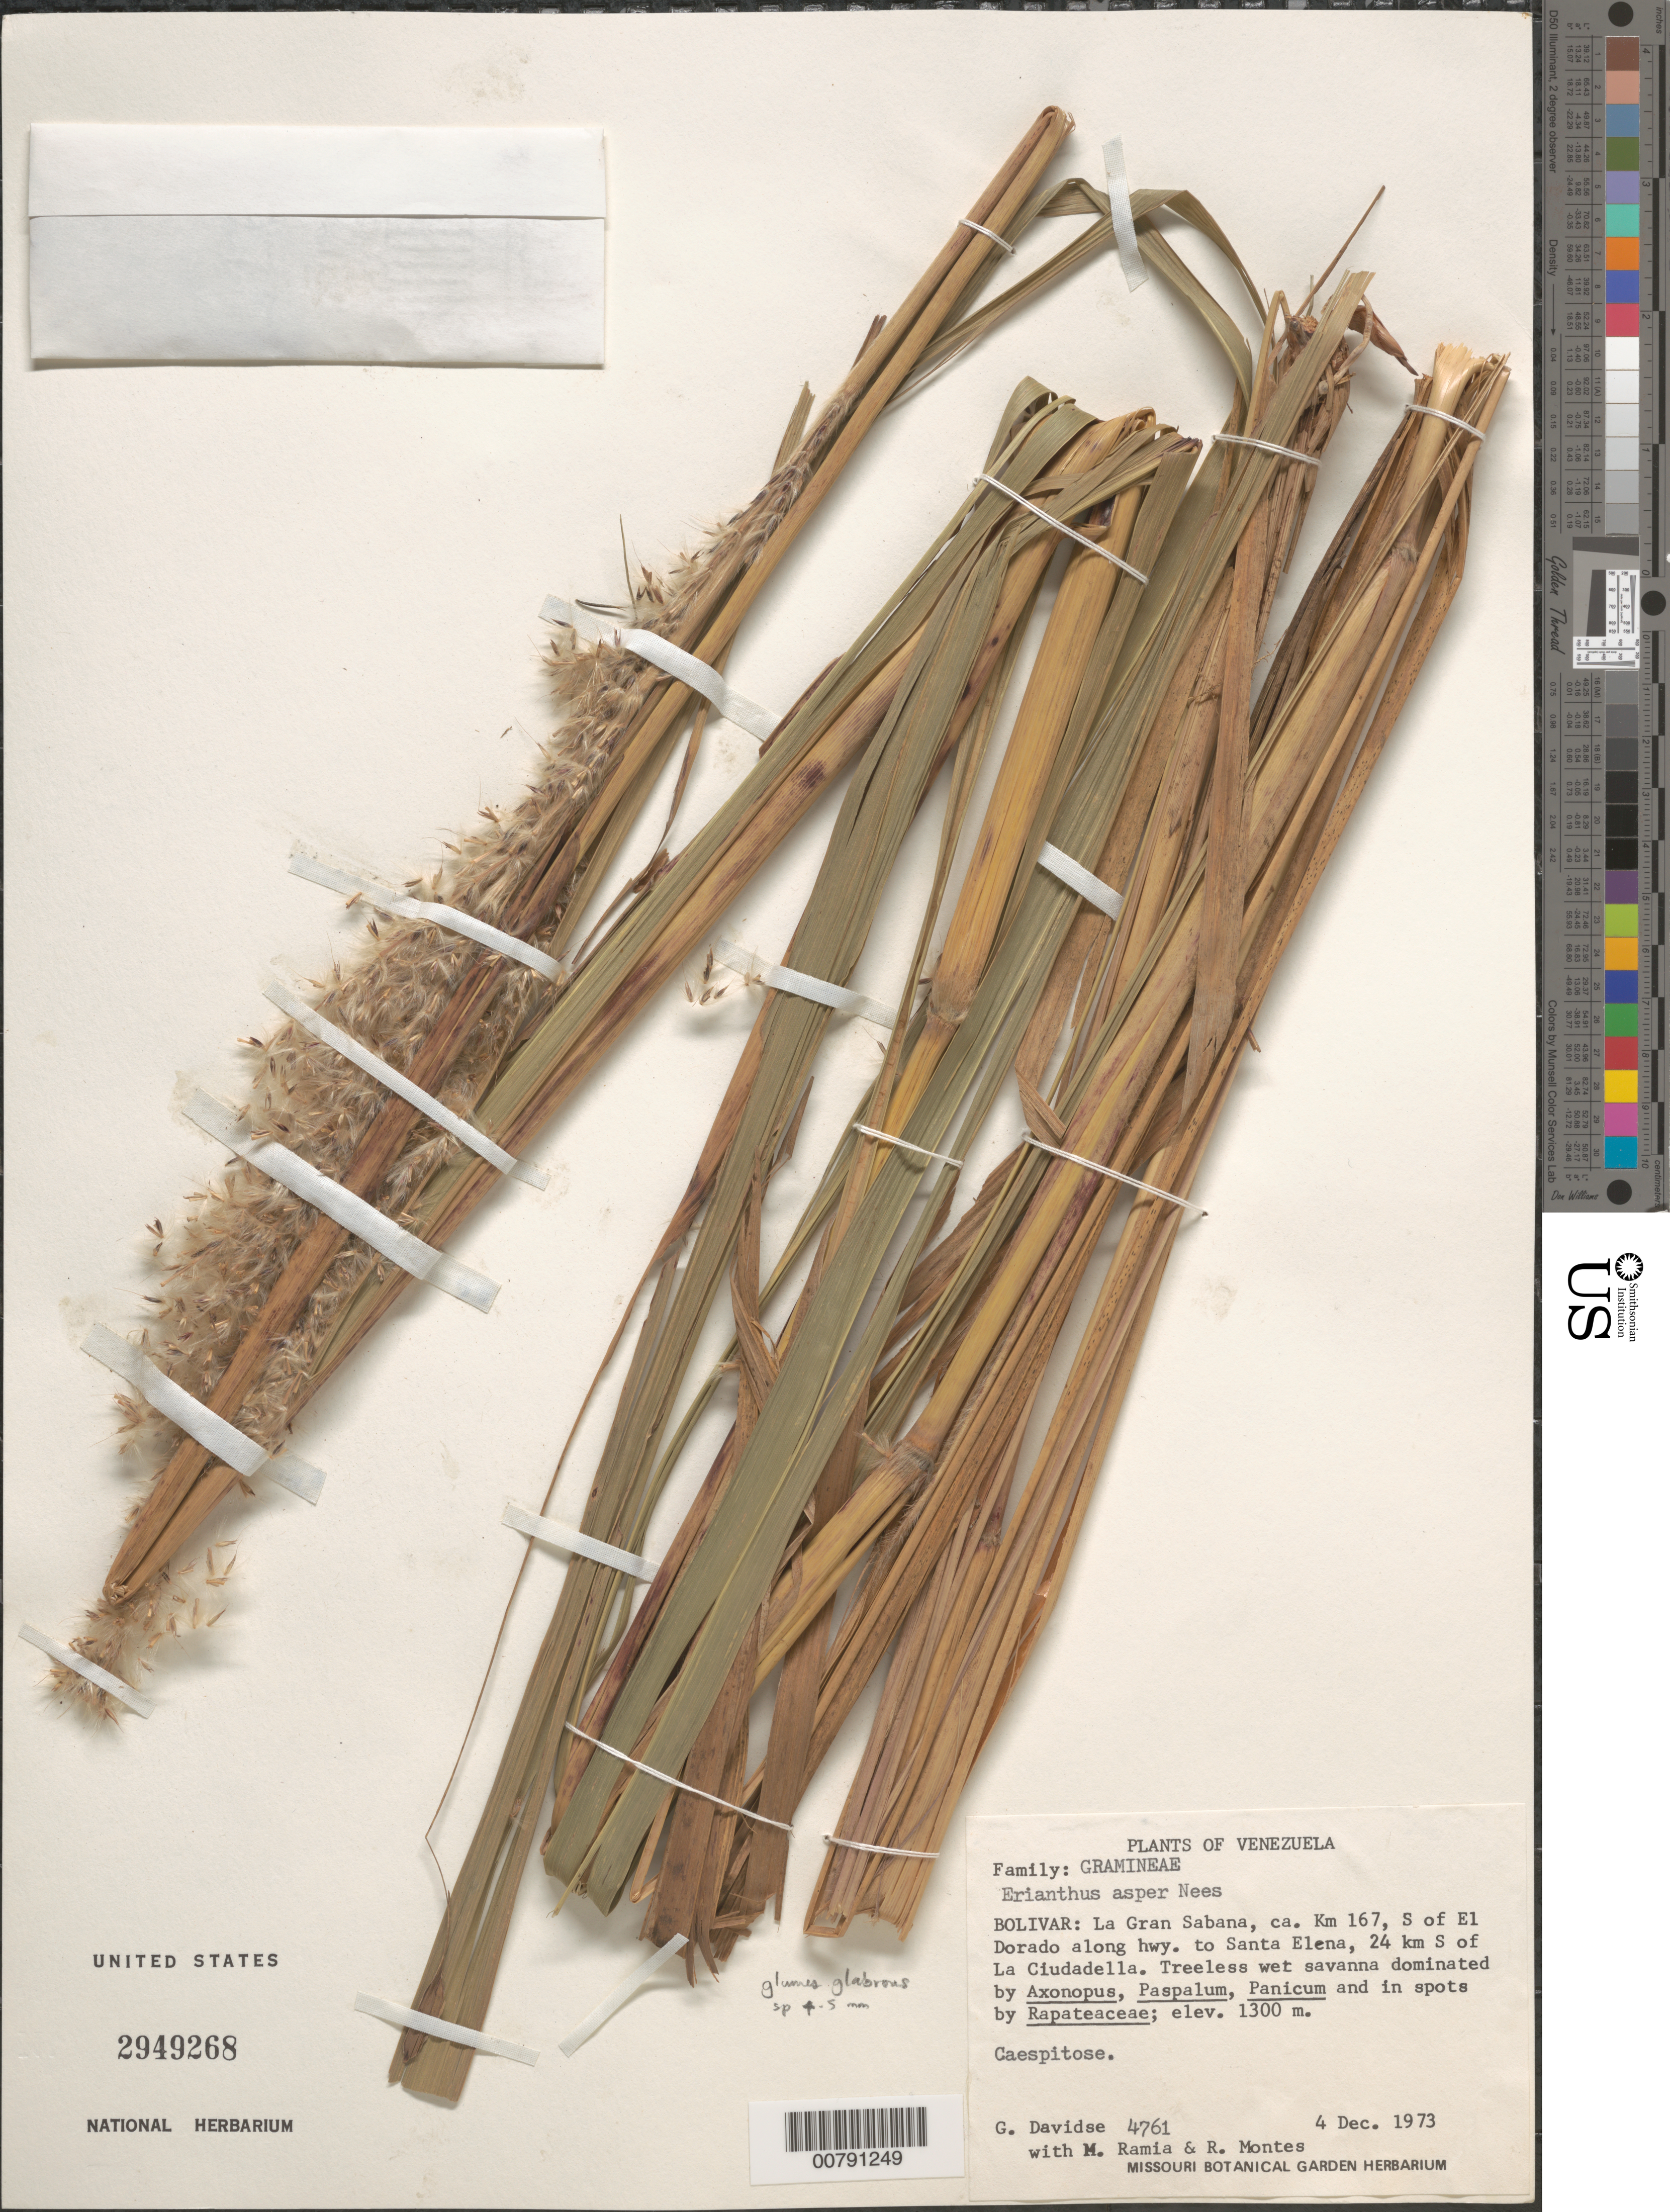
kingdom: Plantae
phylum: Tracheophyta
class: Liliopsida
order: Poales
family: Poaceae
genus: Erianthus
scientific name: Erianthus asper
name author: Nees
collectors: G. Davidse, M. Ramia & R. Montes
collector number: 4761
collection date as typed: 4-Dec-73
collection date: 1973-12-04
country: Venezuela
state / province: Bolívar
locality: Gran Sabana, 167 km S of El Dorado along road to Santa Elena, 24 km S of La Ciudadella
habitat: Wet treeless savanna domin. by Axonopus, Paspalum, Panicum and in spots by Rapateaceae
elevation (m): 1300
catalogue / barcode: US 2949268